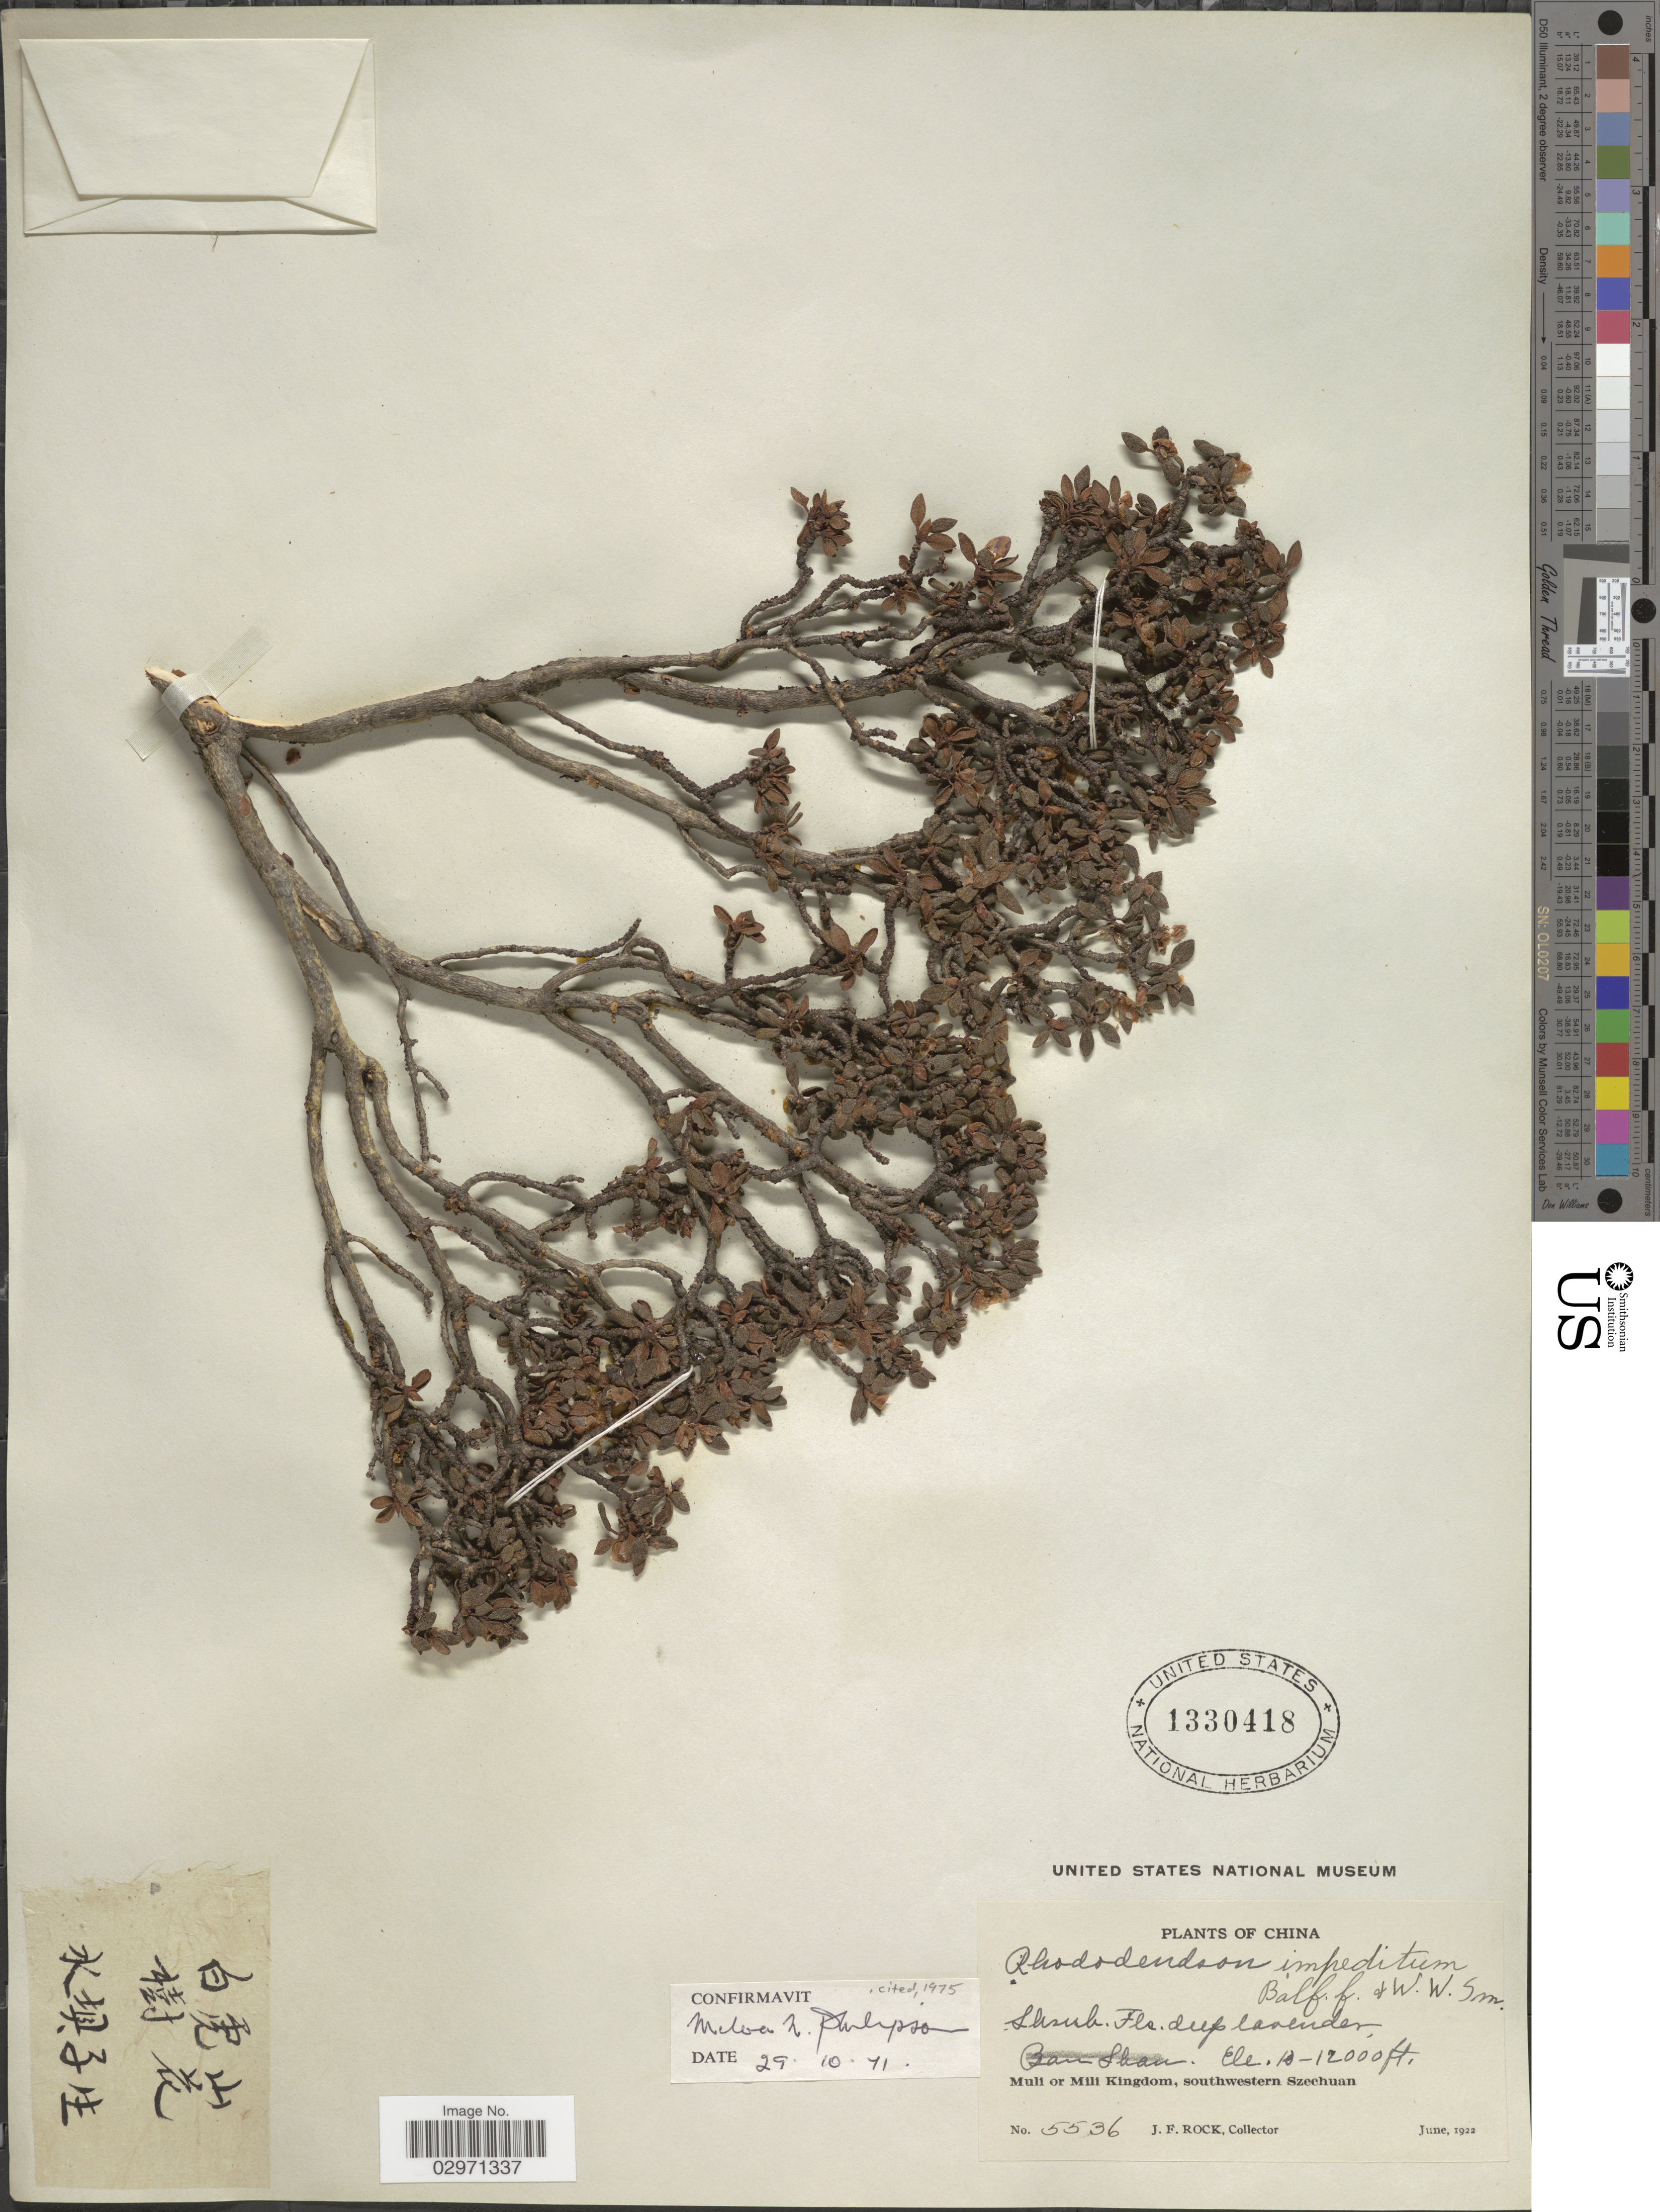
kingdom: Plantae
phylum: Tracheophyta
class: Magnoliopsida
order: Ericales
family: Ericaceae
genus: Rhododendron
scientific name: Rhododendron impeditum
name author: Balf. f. & W.W. Sm.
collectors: J. Rock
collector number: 5536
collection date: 1922-06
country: China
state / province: Sichuan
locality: Muli of Mili Kingdom, southwestern Szechuan.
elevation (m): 3048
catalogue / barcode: US 1330418